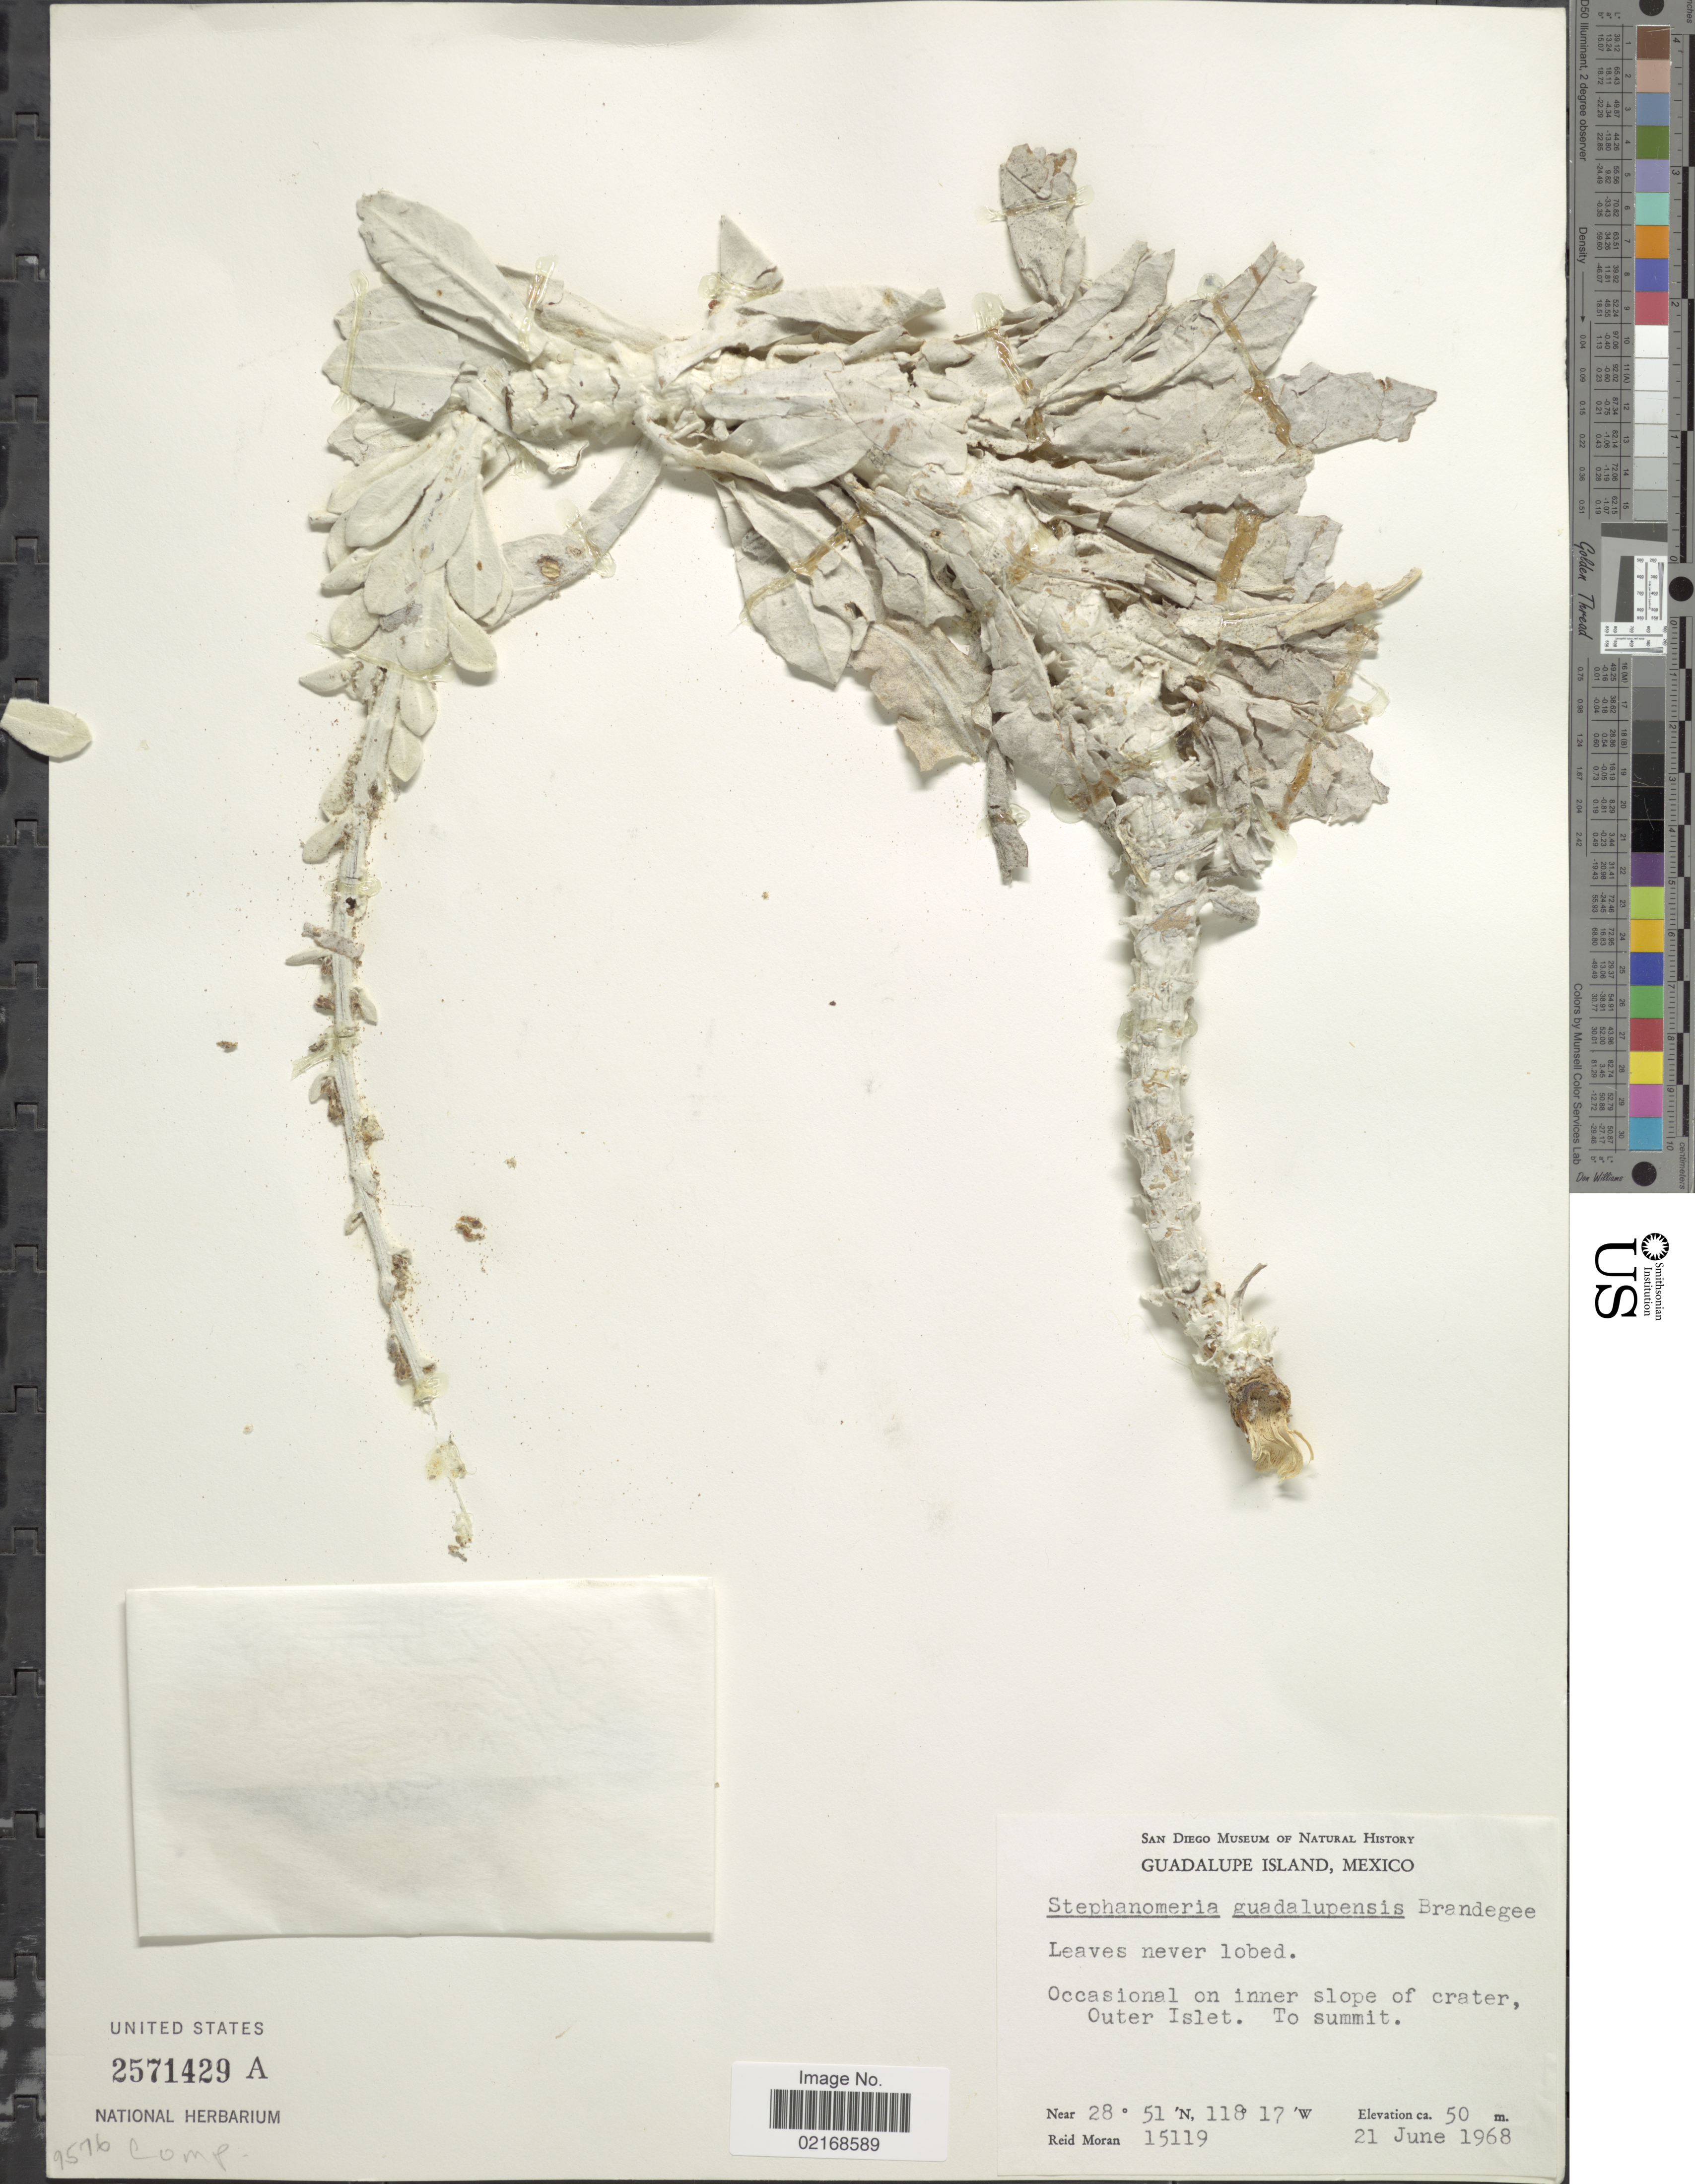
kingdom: Plantae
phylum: Tracheophyta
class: Magnoliopsida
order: Asterales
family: Asteraceae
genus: Stephanomeria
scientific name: Stephanomeria guadalupensis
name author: Brandegee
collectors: R. V. Moran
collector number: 15119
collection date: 1968-06-21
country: Mexico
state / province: Baja California Norte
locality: Guadalupe Island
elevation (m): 50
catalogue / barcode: US 2571429A